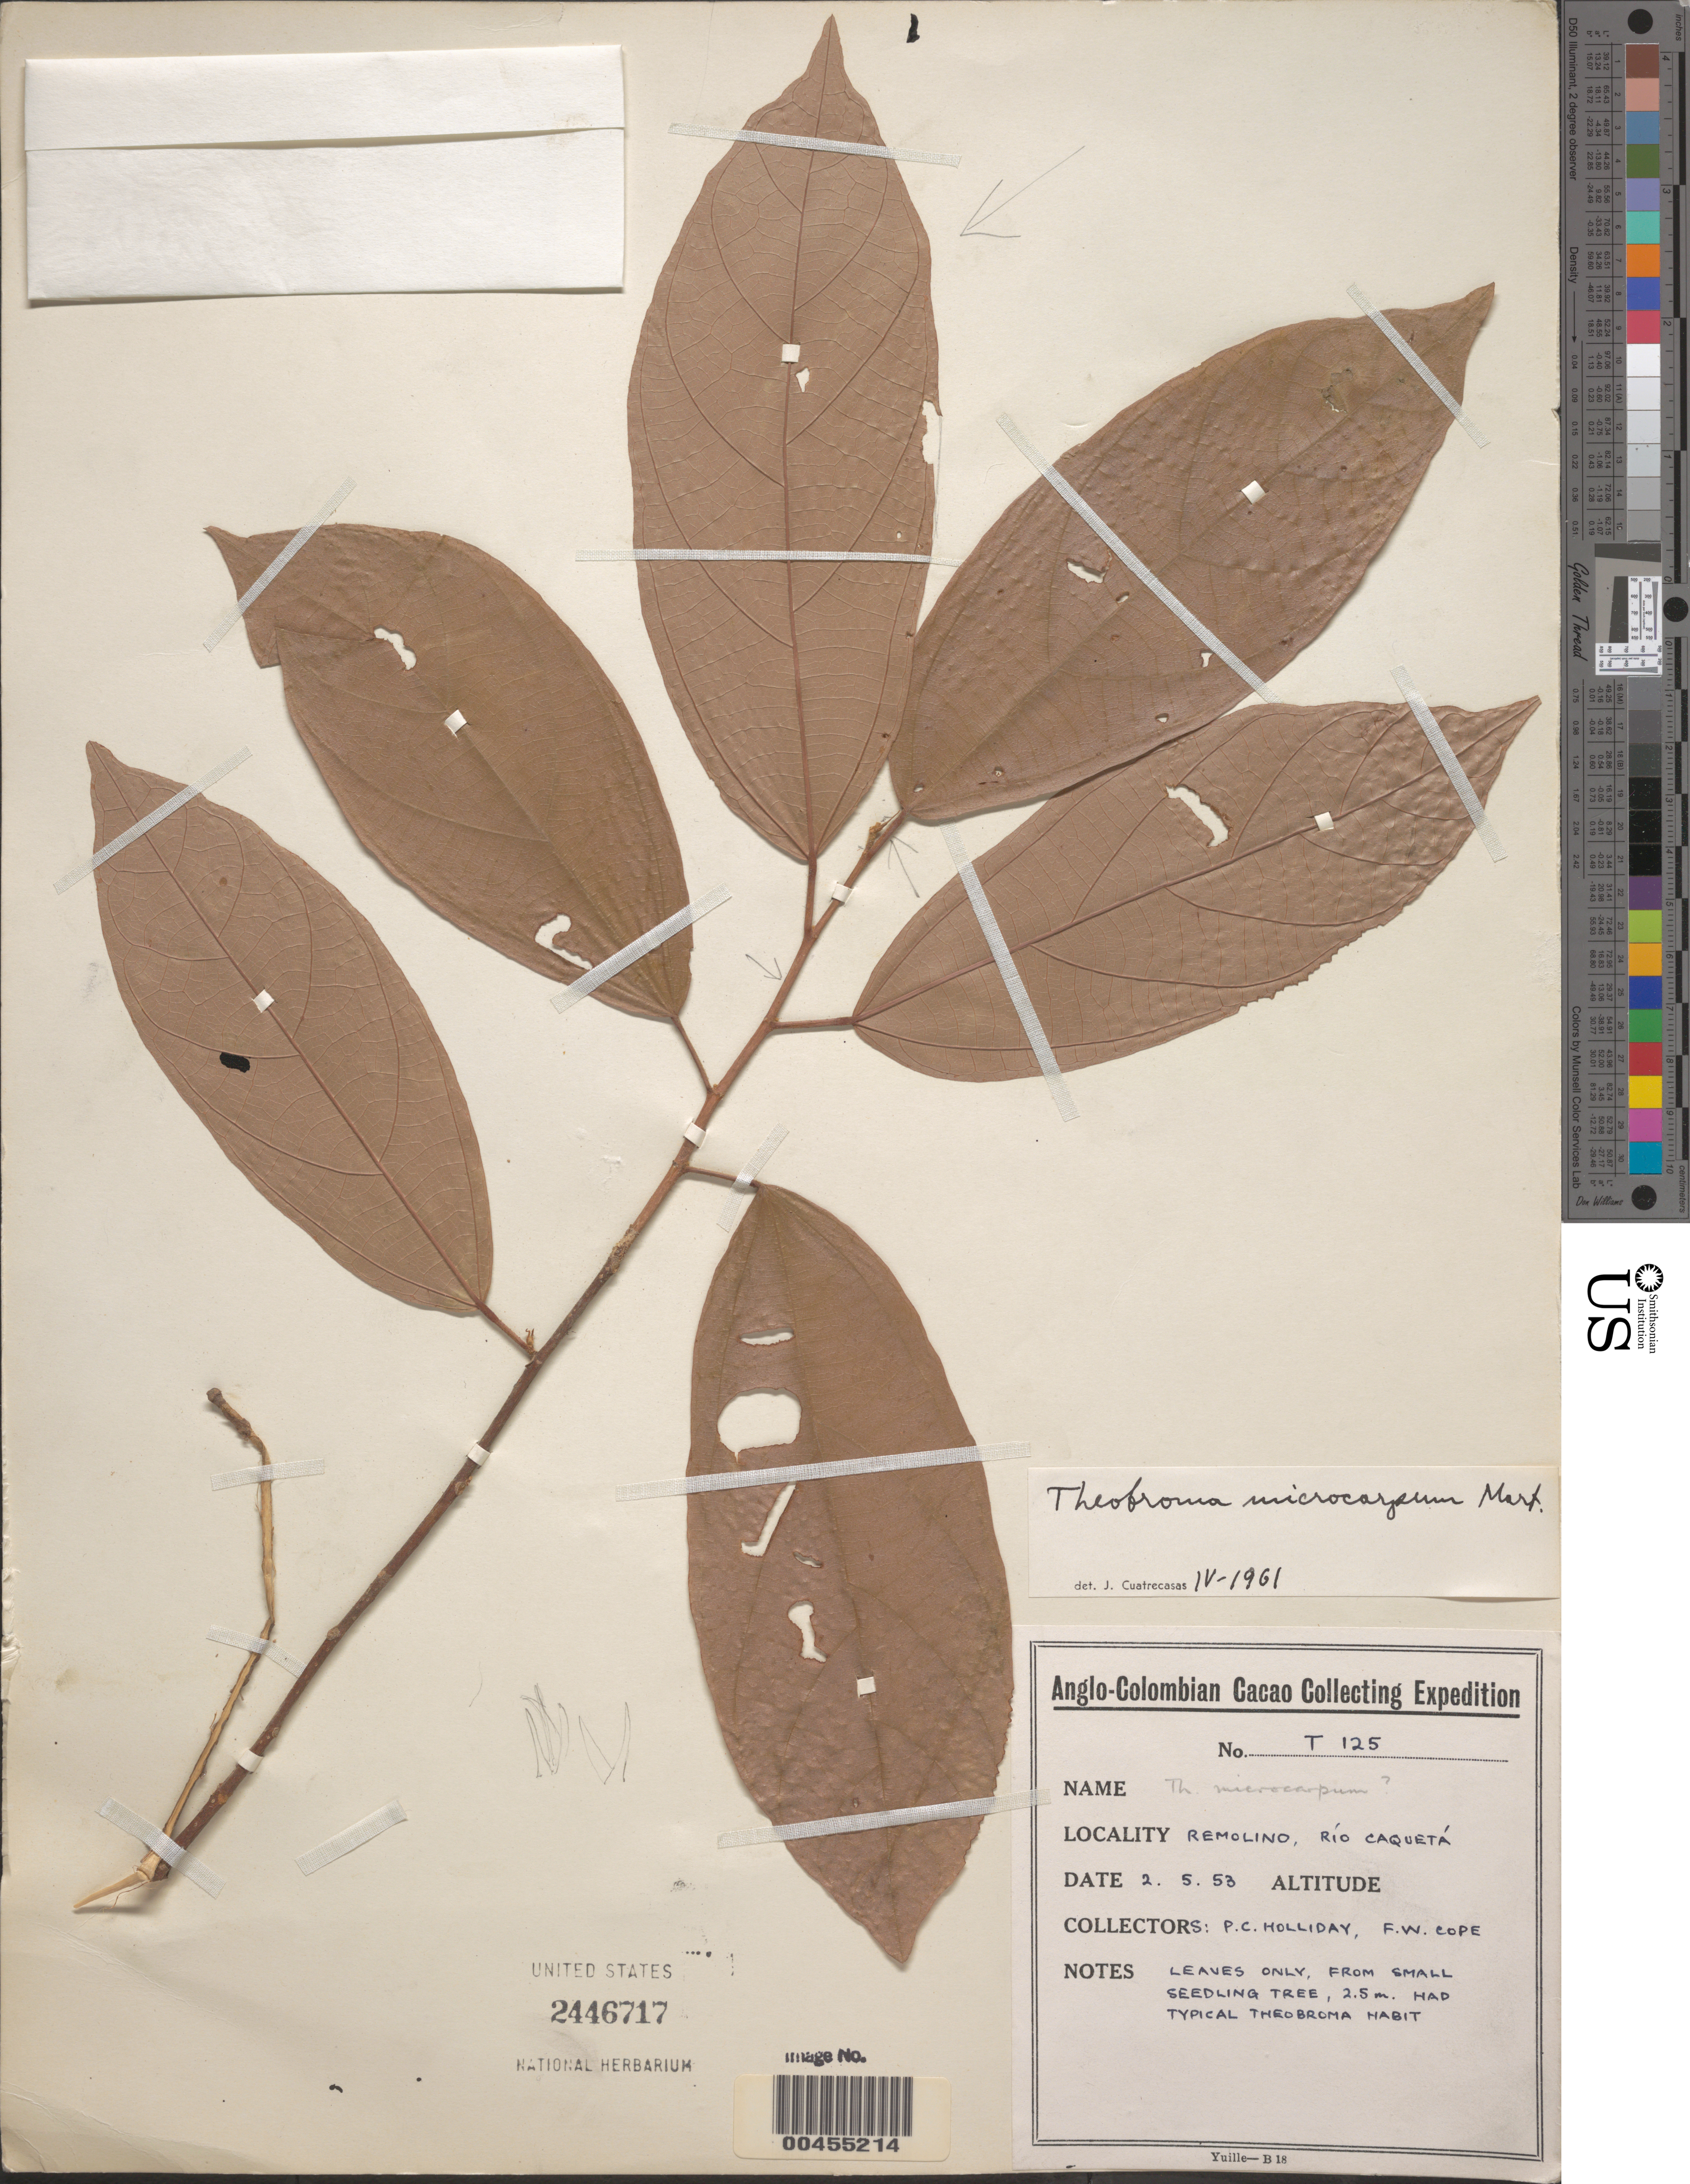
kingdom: Plantae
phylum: Tracheophyta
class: Magnoliopsida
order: Malvales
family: Malvaceae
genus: Theobroma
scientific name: Theobroma microcarpum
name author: Mart.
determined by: Dorr, Laurence J., Curator (BOT), Smithsonian Institution - National Museum of Natural History (UNITED STATES)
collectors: P. C. Holliday & F. Cope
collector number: T125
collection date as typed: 02 May 1953 or 05 Feb 1953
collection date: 1953-02-05 or 1953-05-02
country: Colombia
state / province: Amazônas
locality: ReMolino, Río Caquetá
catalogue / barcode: US 2446717